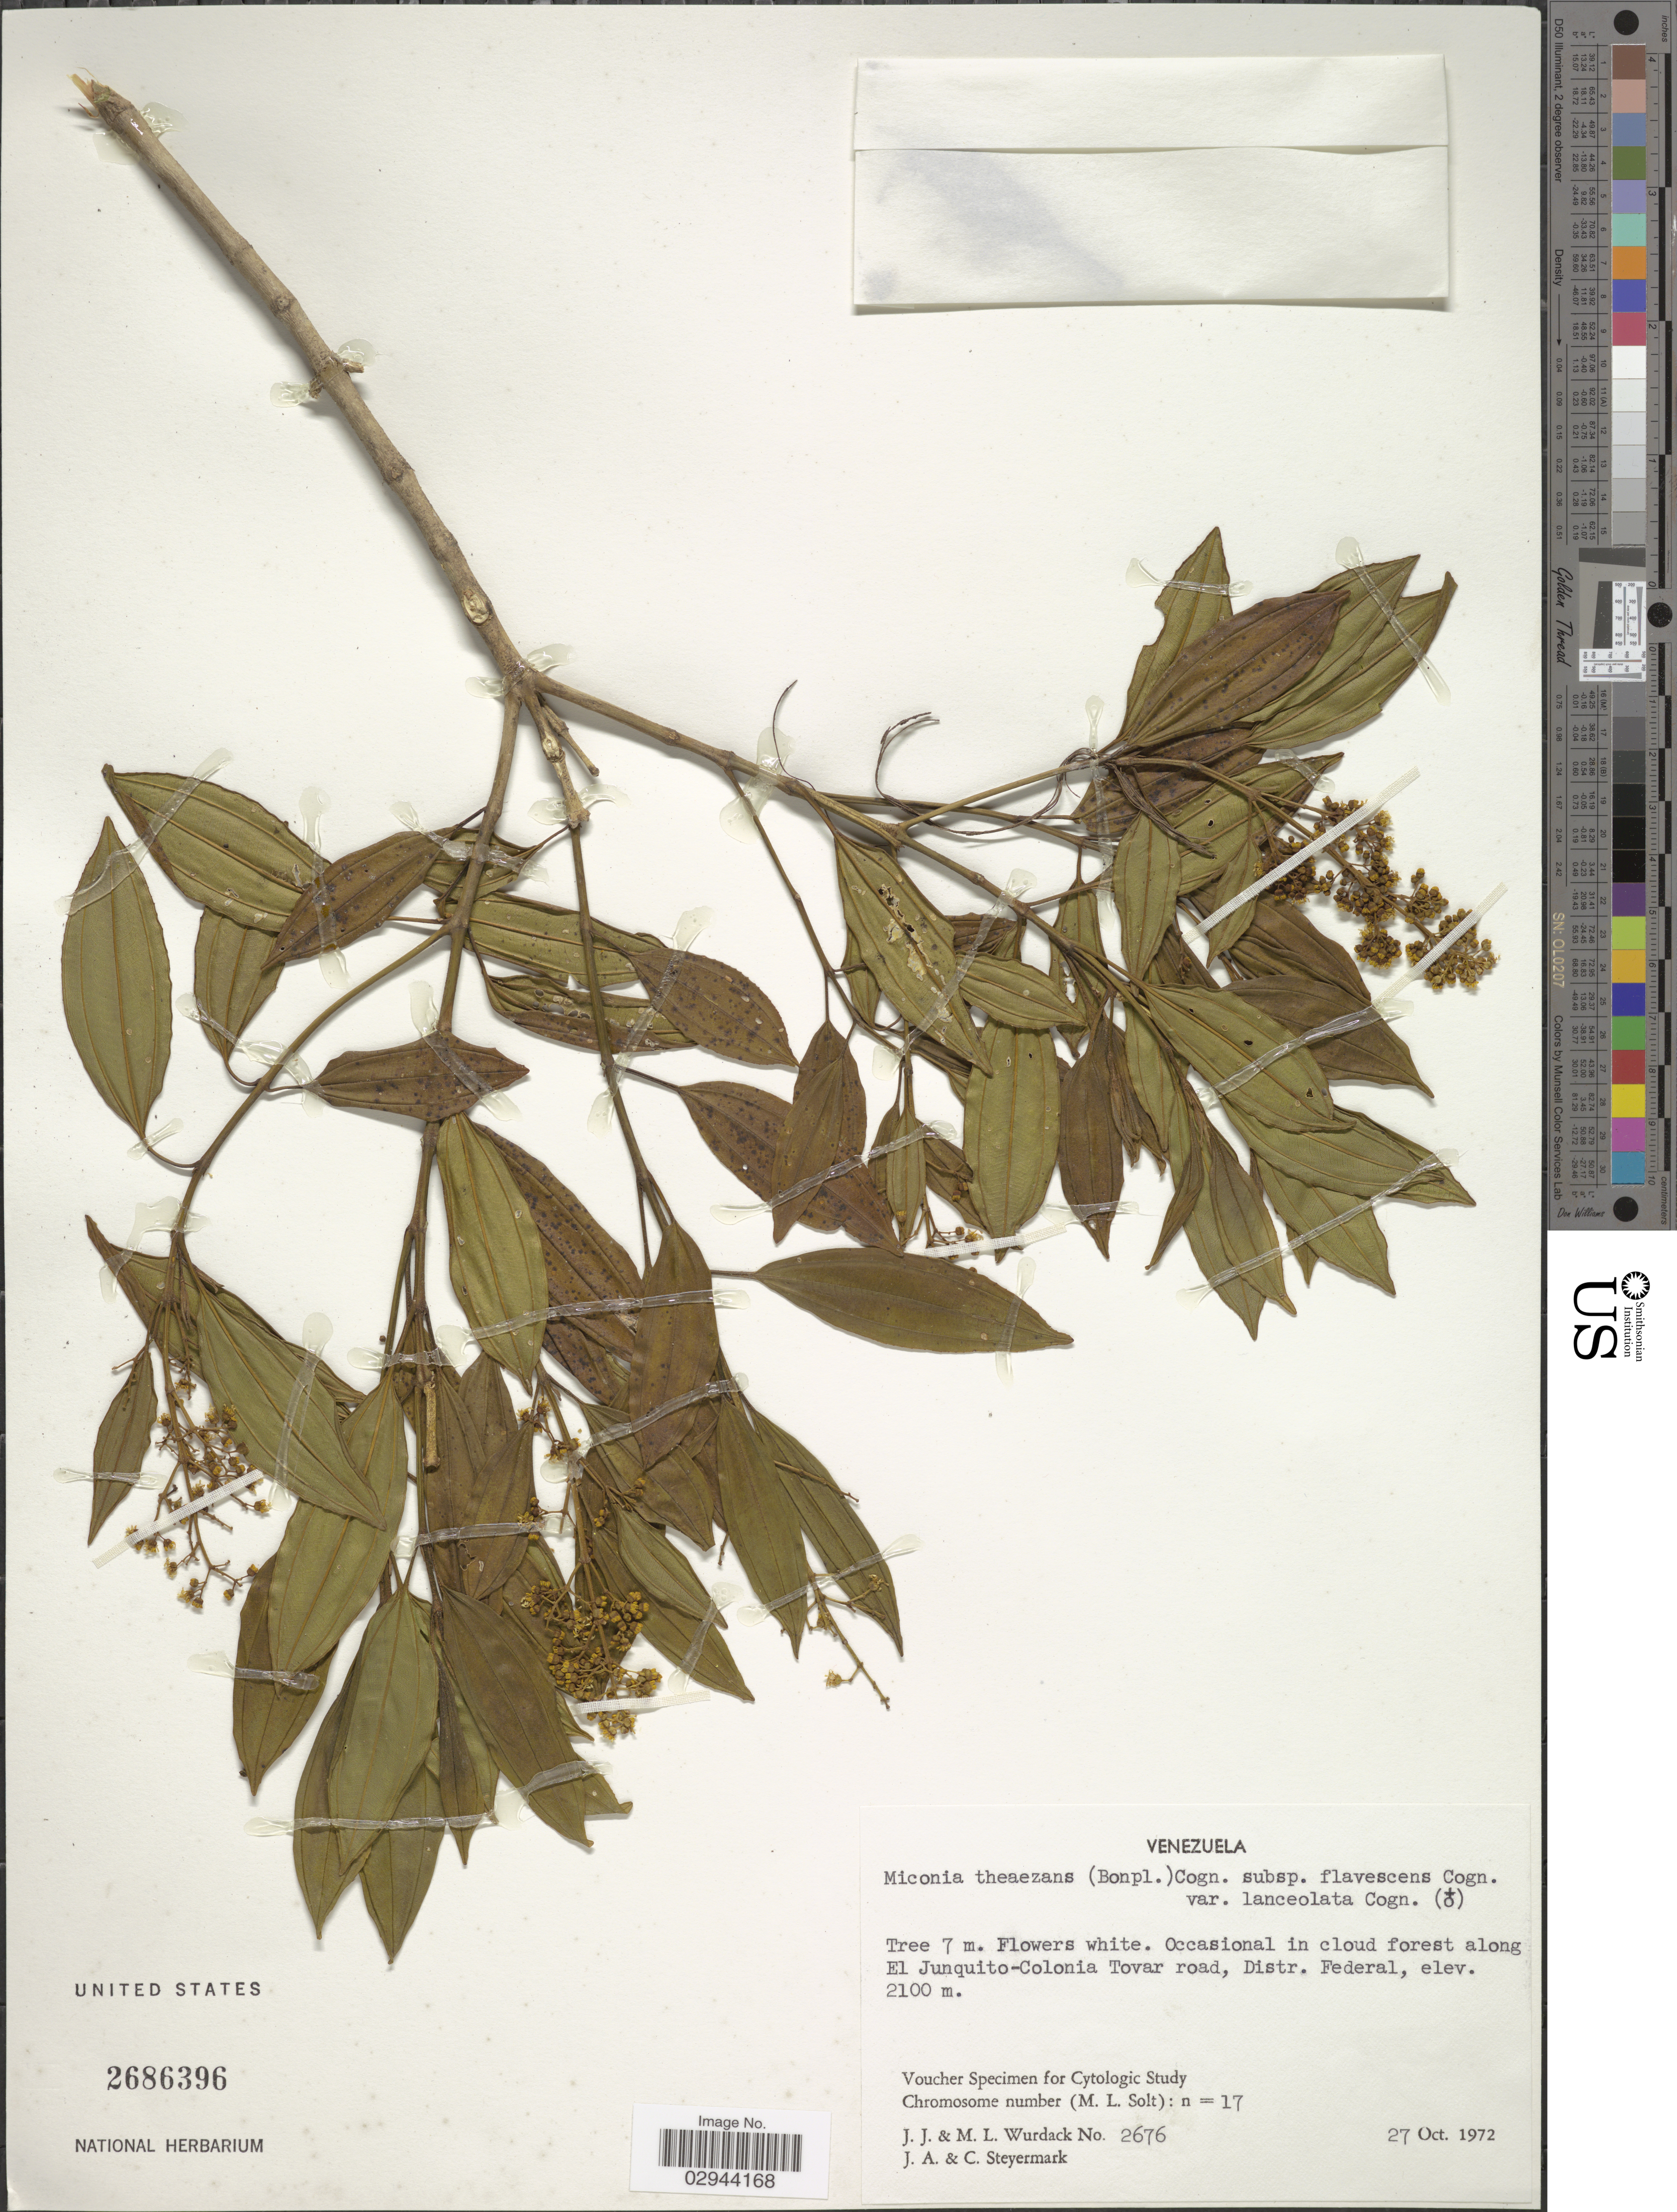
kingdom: Plantae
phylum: Tracheophyta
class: Magnoliopsida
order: Myrtales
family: Melastomataceae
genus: Miconia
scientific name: Miconia theizans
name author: (Bonpl.) Cogn.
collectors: J. J. Wurdack, M. L. Wurdack, J. Steyermark & C. Steyermark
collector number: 2676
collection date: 1972-10-27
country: Venezuela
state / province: Distrito Federal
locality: Occasional in cloud forest along El Junquito-Colonia Tovar road, Distr. Federal.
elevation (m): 2100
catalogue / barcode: US 2686396